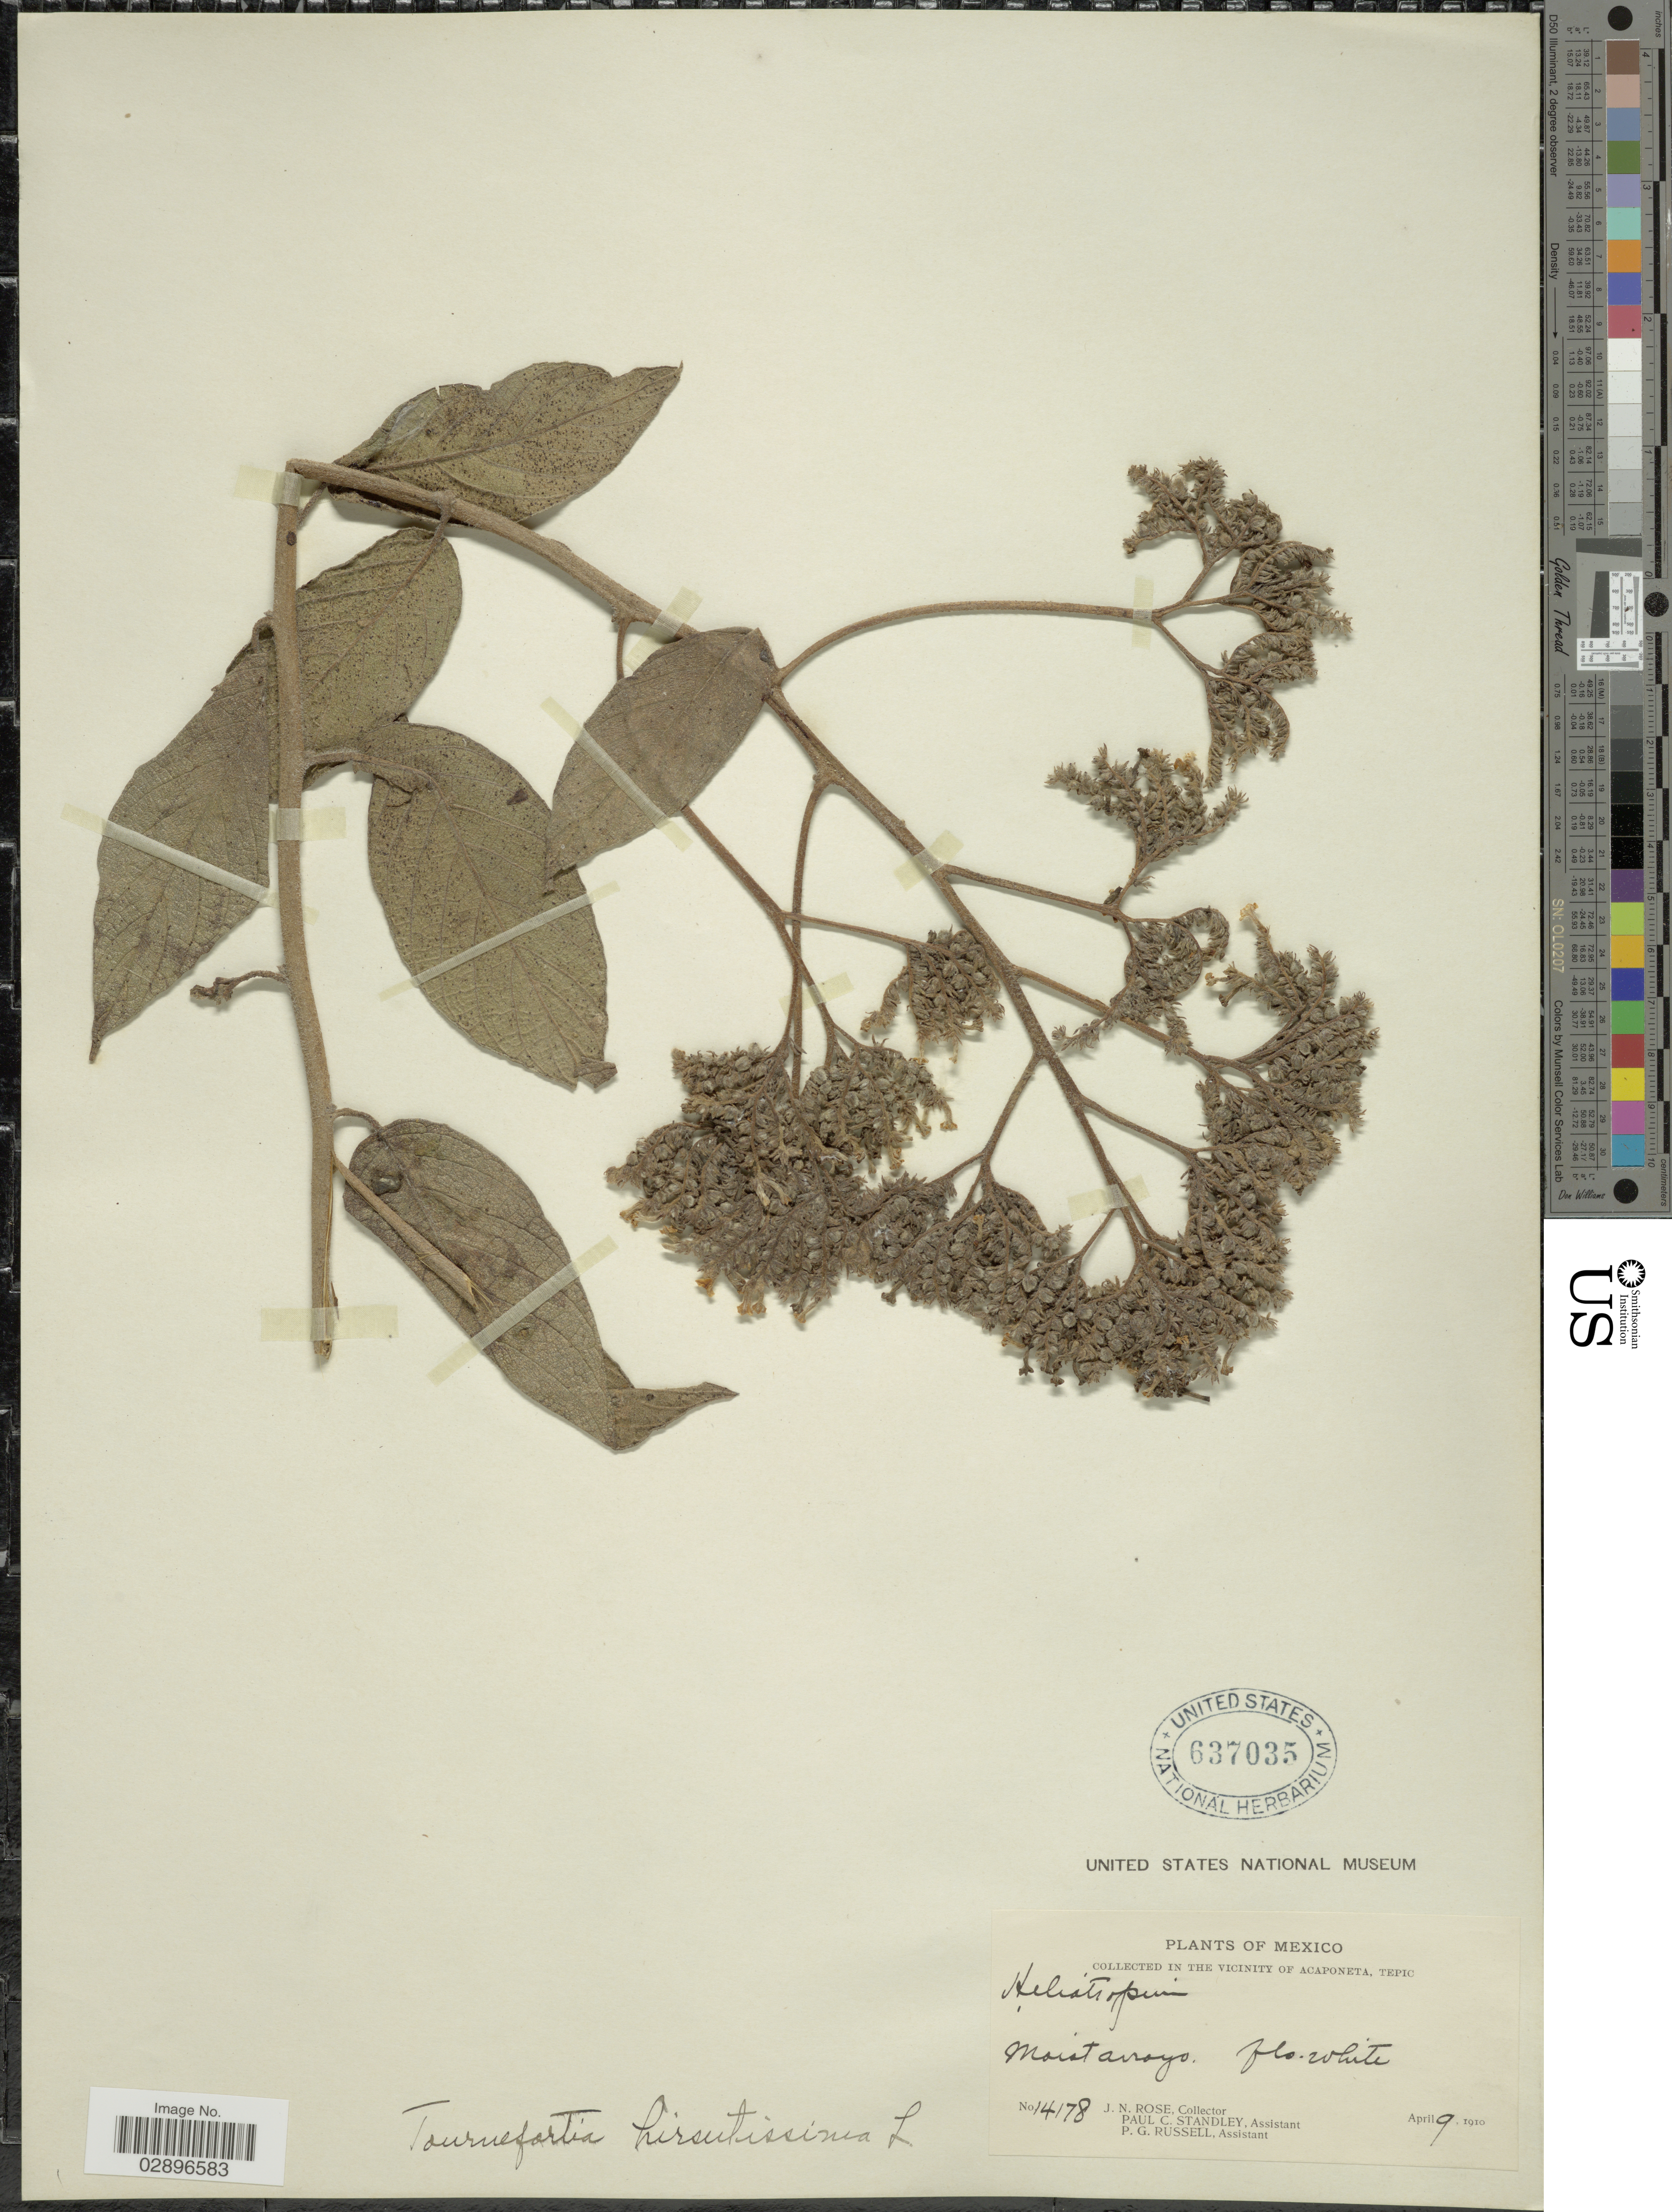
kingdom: Plantae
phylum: Tracheophyta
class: Magnoliopsida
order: Boraginales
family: Heliotropiaceae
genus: Tournefortia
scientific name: Tournefortia hirsutissima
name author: L.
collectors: J. N. Rose, P. C. Standley & P. G. Russell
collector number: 14178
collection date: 1910-04-09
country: Mexico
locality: In the vicinity of Acaponeta, Tepic.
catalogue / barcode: US 637035